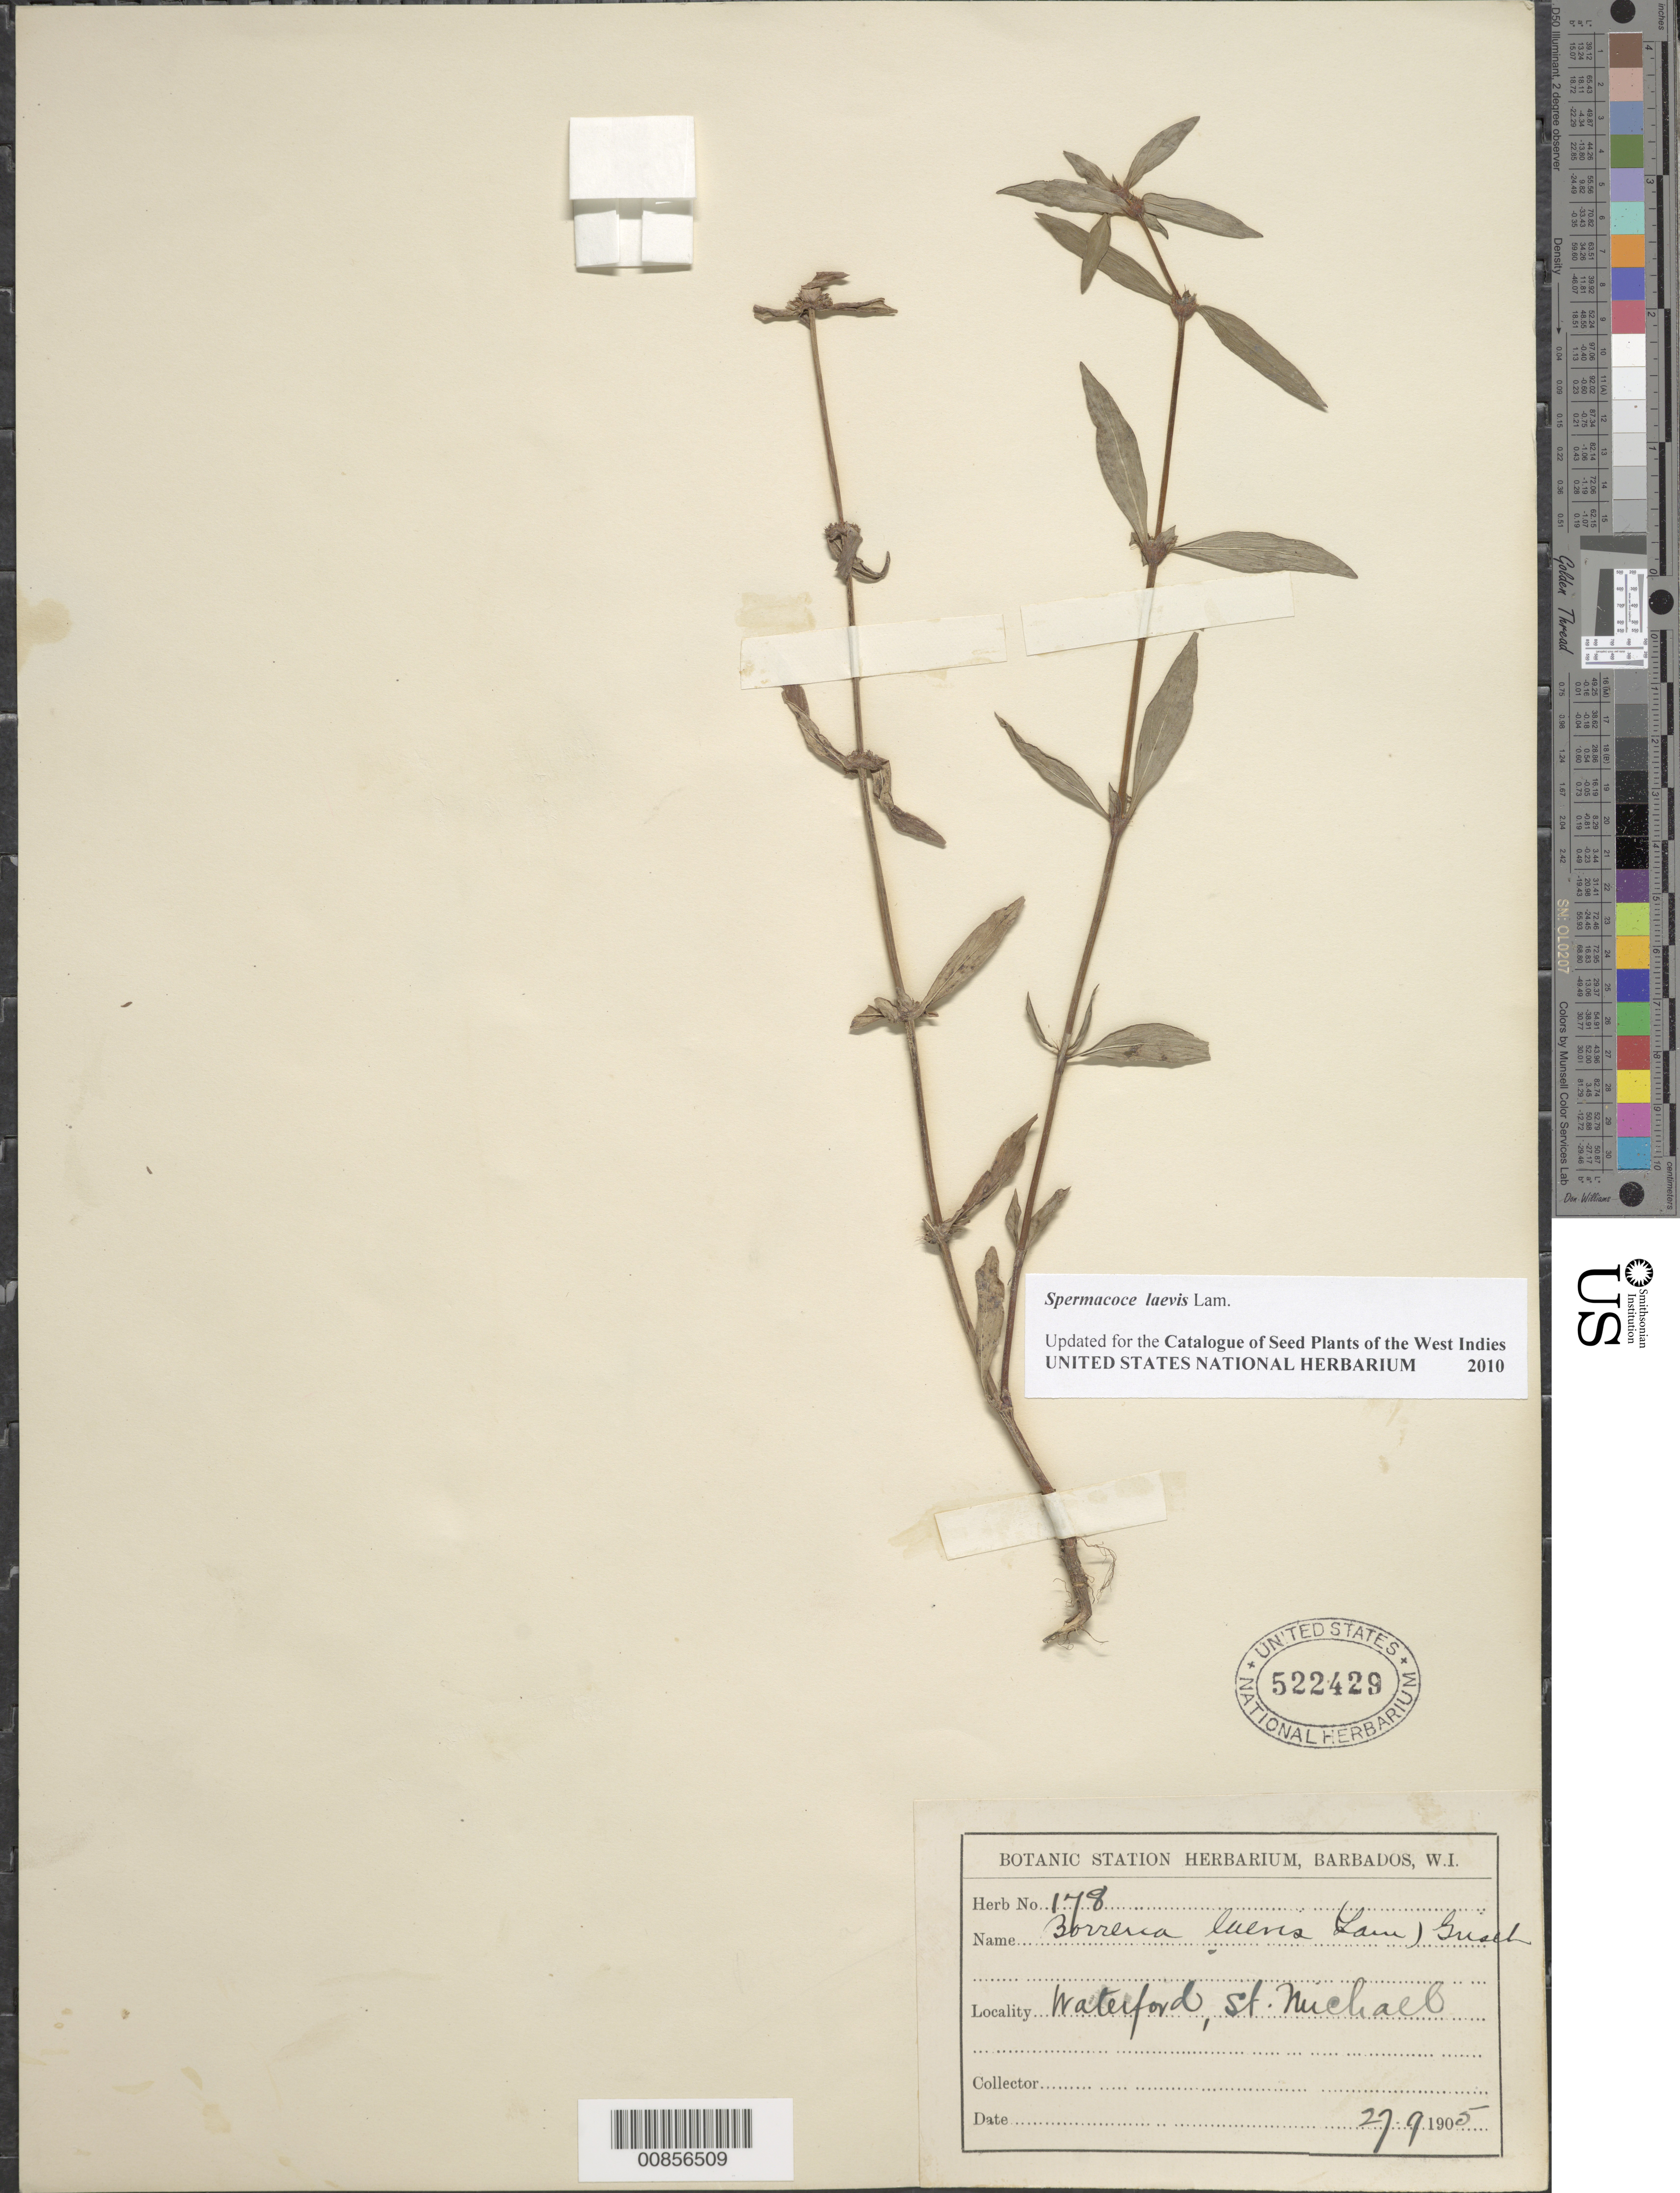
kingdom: Plantae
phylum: Tracheophyta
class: Magnoliopsida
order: Gentianales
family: Rubiaceae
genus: Spermacoce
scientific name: Spermacoce laevis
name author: Lam.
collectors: ex herb. Bot. Sta. Barbados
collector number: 178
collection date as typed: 27 Sep 1905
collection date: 1905-09-27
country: Barbados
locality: Waterford, St. Michael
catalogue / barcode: US 522429